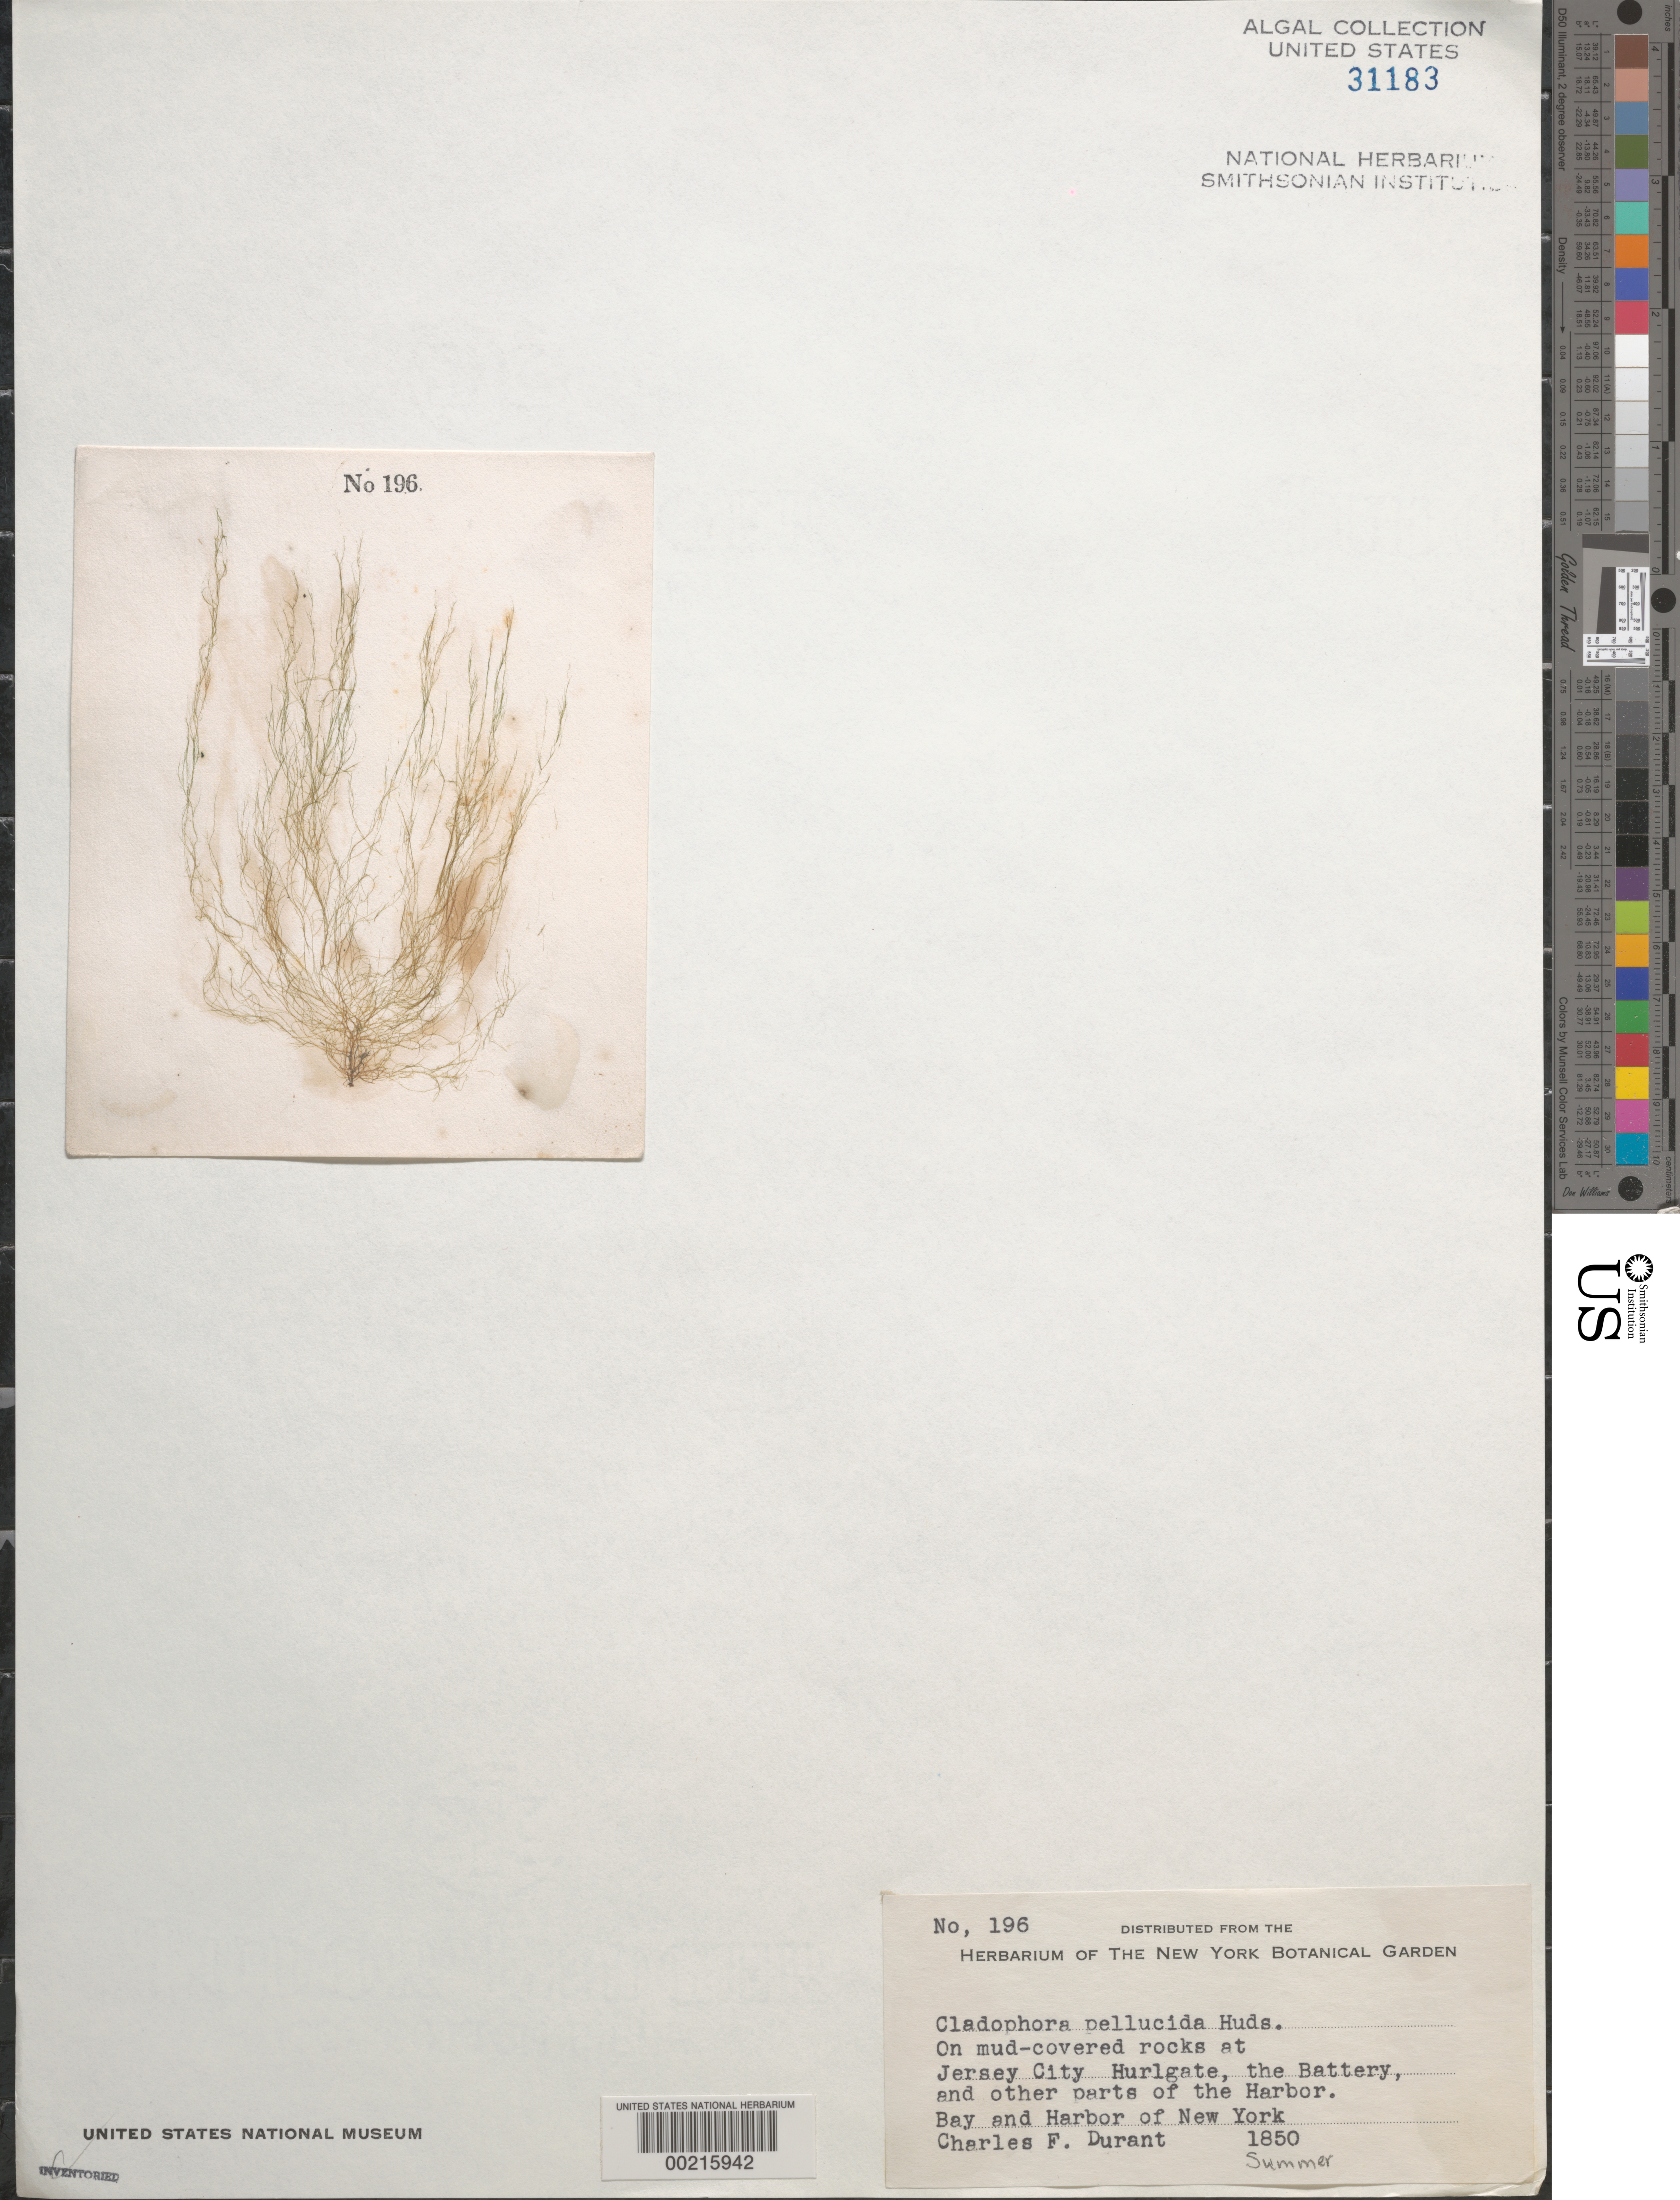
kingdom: Plantae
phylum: Chlorophyta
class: Ulvophyceae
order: Cladophorales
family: Cladophoraceae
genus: Lychaete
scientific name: Lychaete pellucida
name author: (Hudson) M.J. Wynne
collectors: C. Durant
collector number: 196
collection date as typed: Sum 1850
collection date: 1850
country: United States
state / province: New York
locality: Jersey City, Hurlgate, and The Battery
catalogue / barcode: US 31183